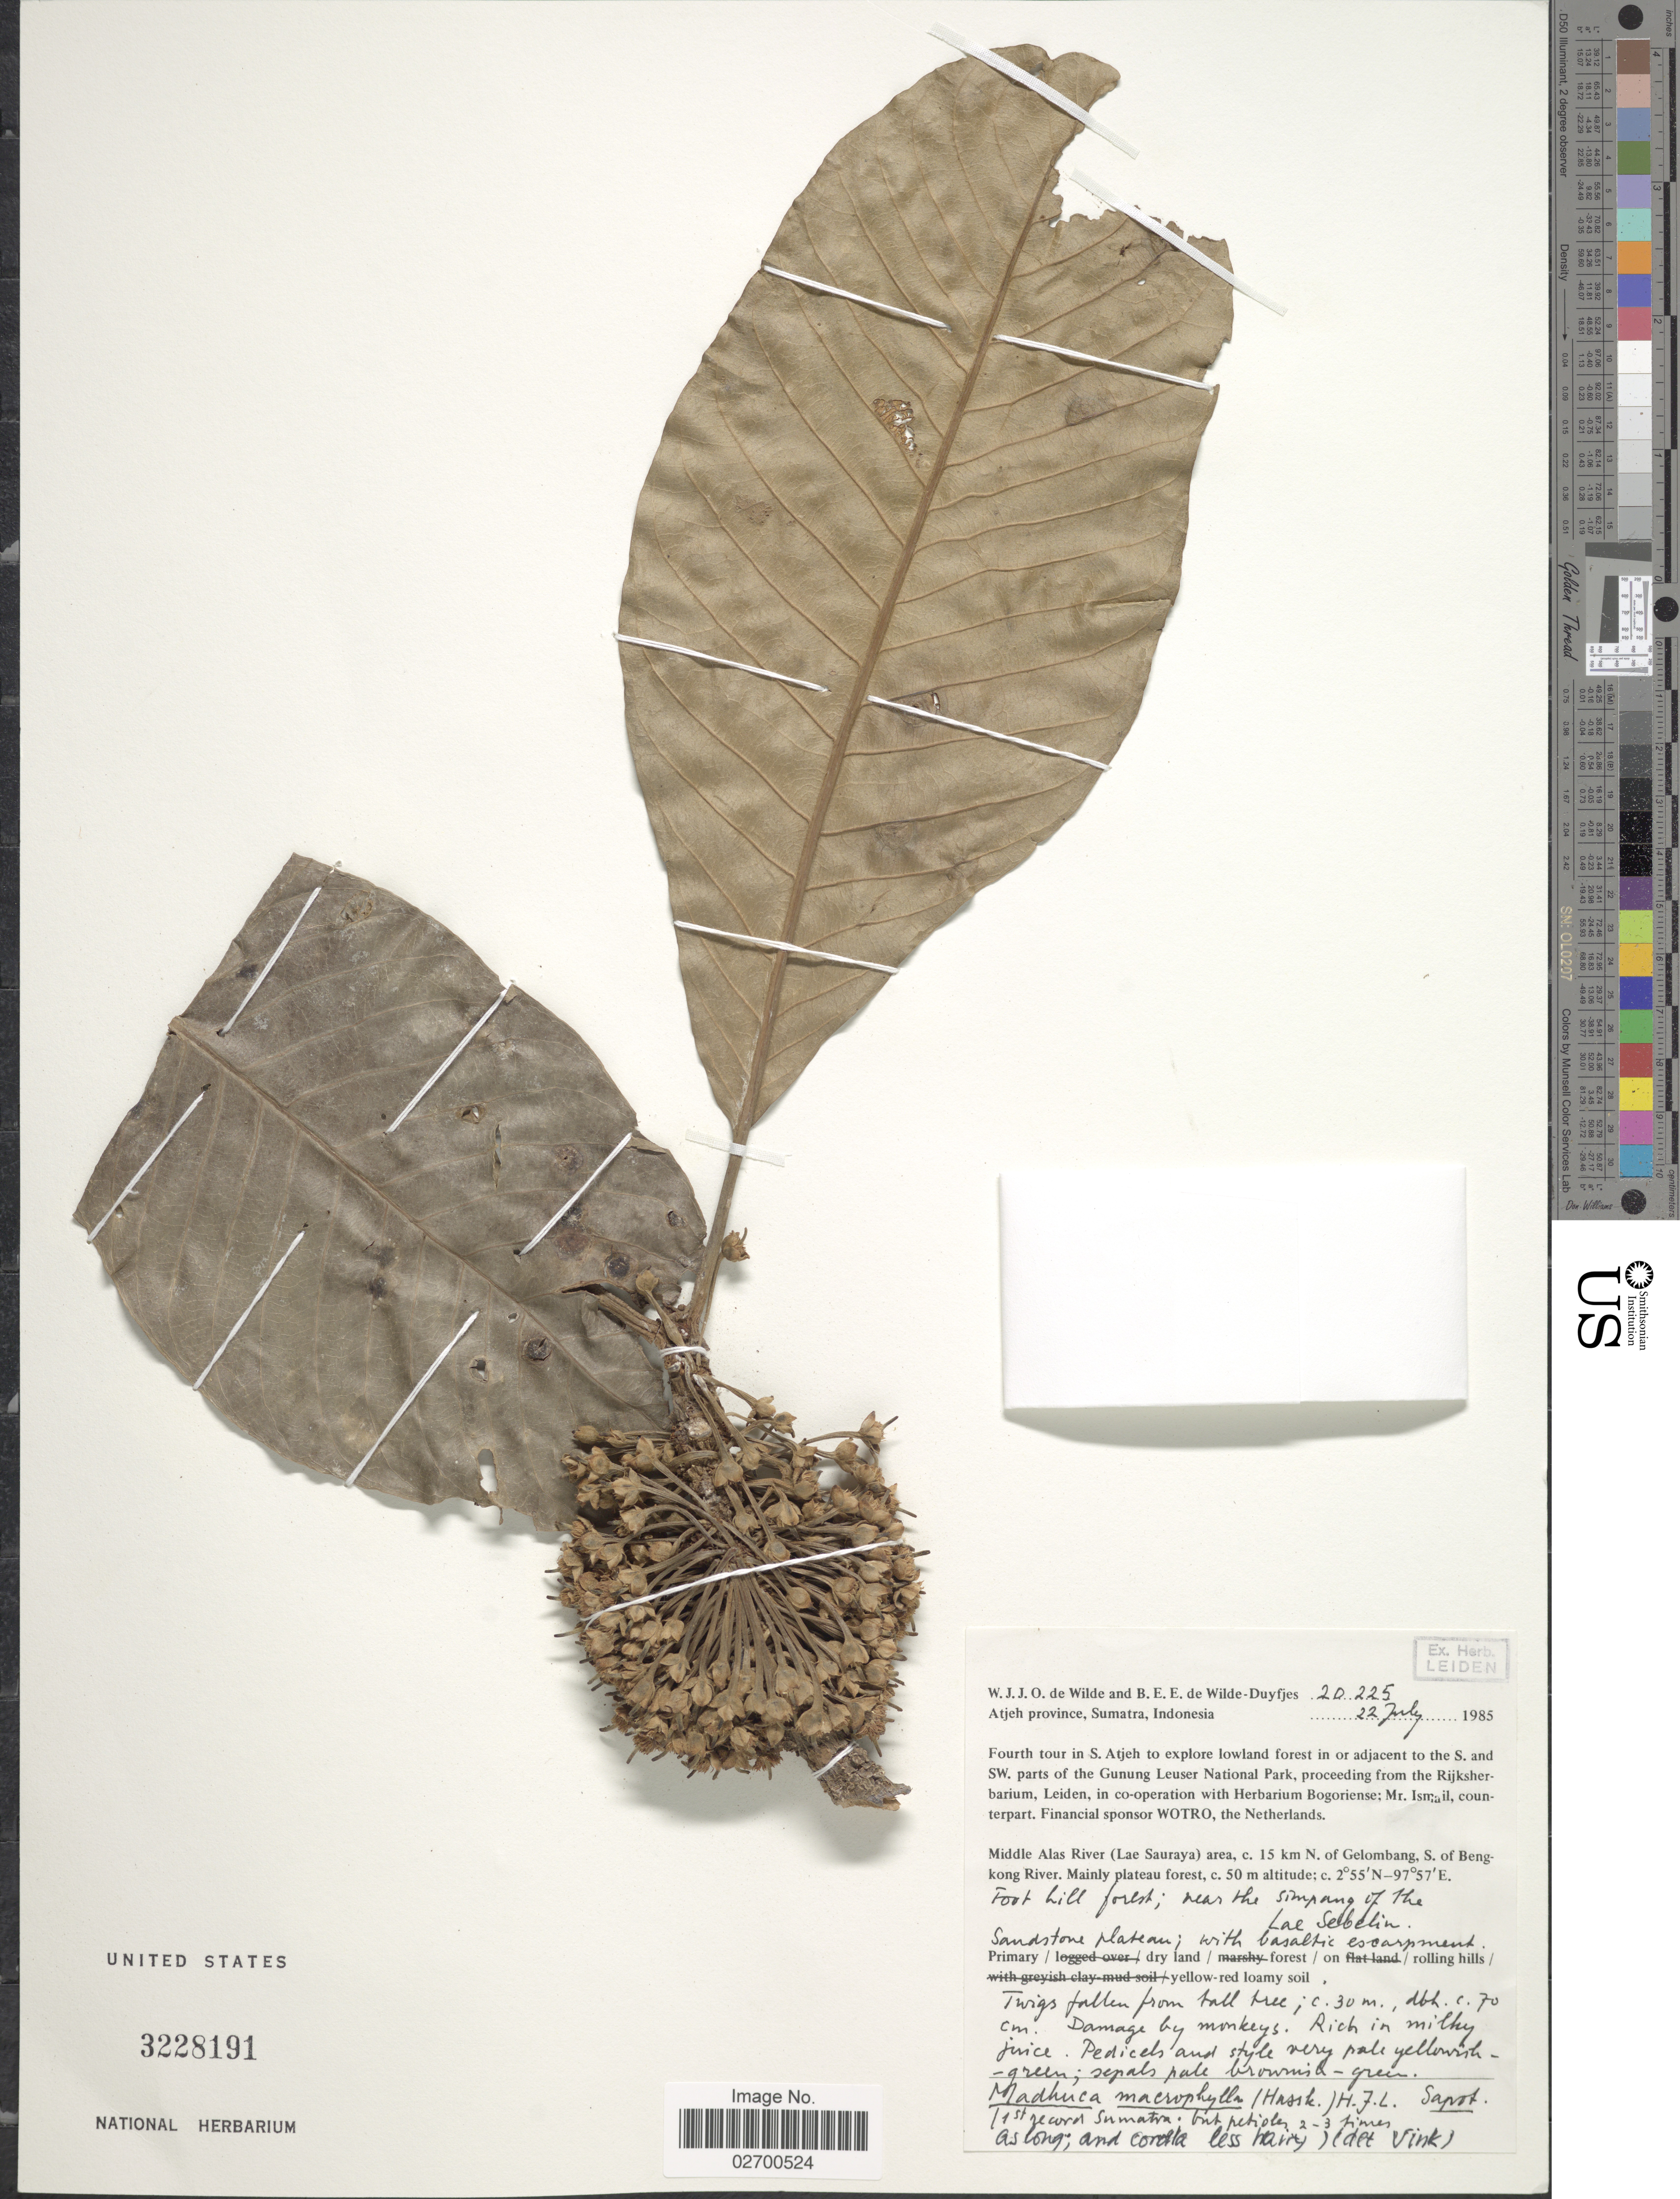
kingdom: Plantae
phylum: Tracheophyta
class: Magnoliopsida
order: Ericales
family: Sapotaceae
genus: Madhuca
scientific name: Madhuca macrophylla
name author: (Hassk.) H.J. Lam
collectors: W. J. de Wilde & B. E. de Wilde-Duyfjes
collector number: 20225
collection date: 1985-07-22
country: Indonesia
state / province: Sumatra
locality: Atjeh province. Middle Alas River (Lae Sauraya) area, c. 15 km N. of Gelombang, S. of Bengkong River. Mainly plateau forest, near the simpano of the Lae Sebelin.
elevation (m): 50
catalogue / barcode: US 3228191